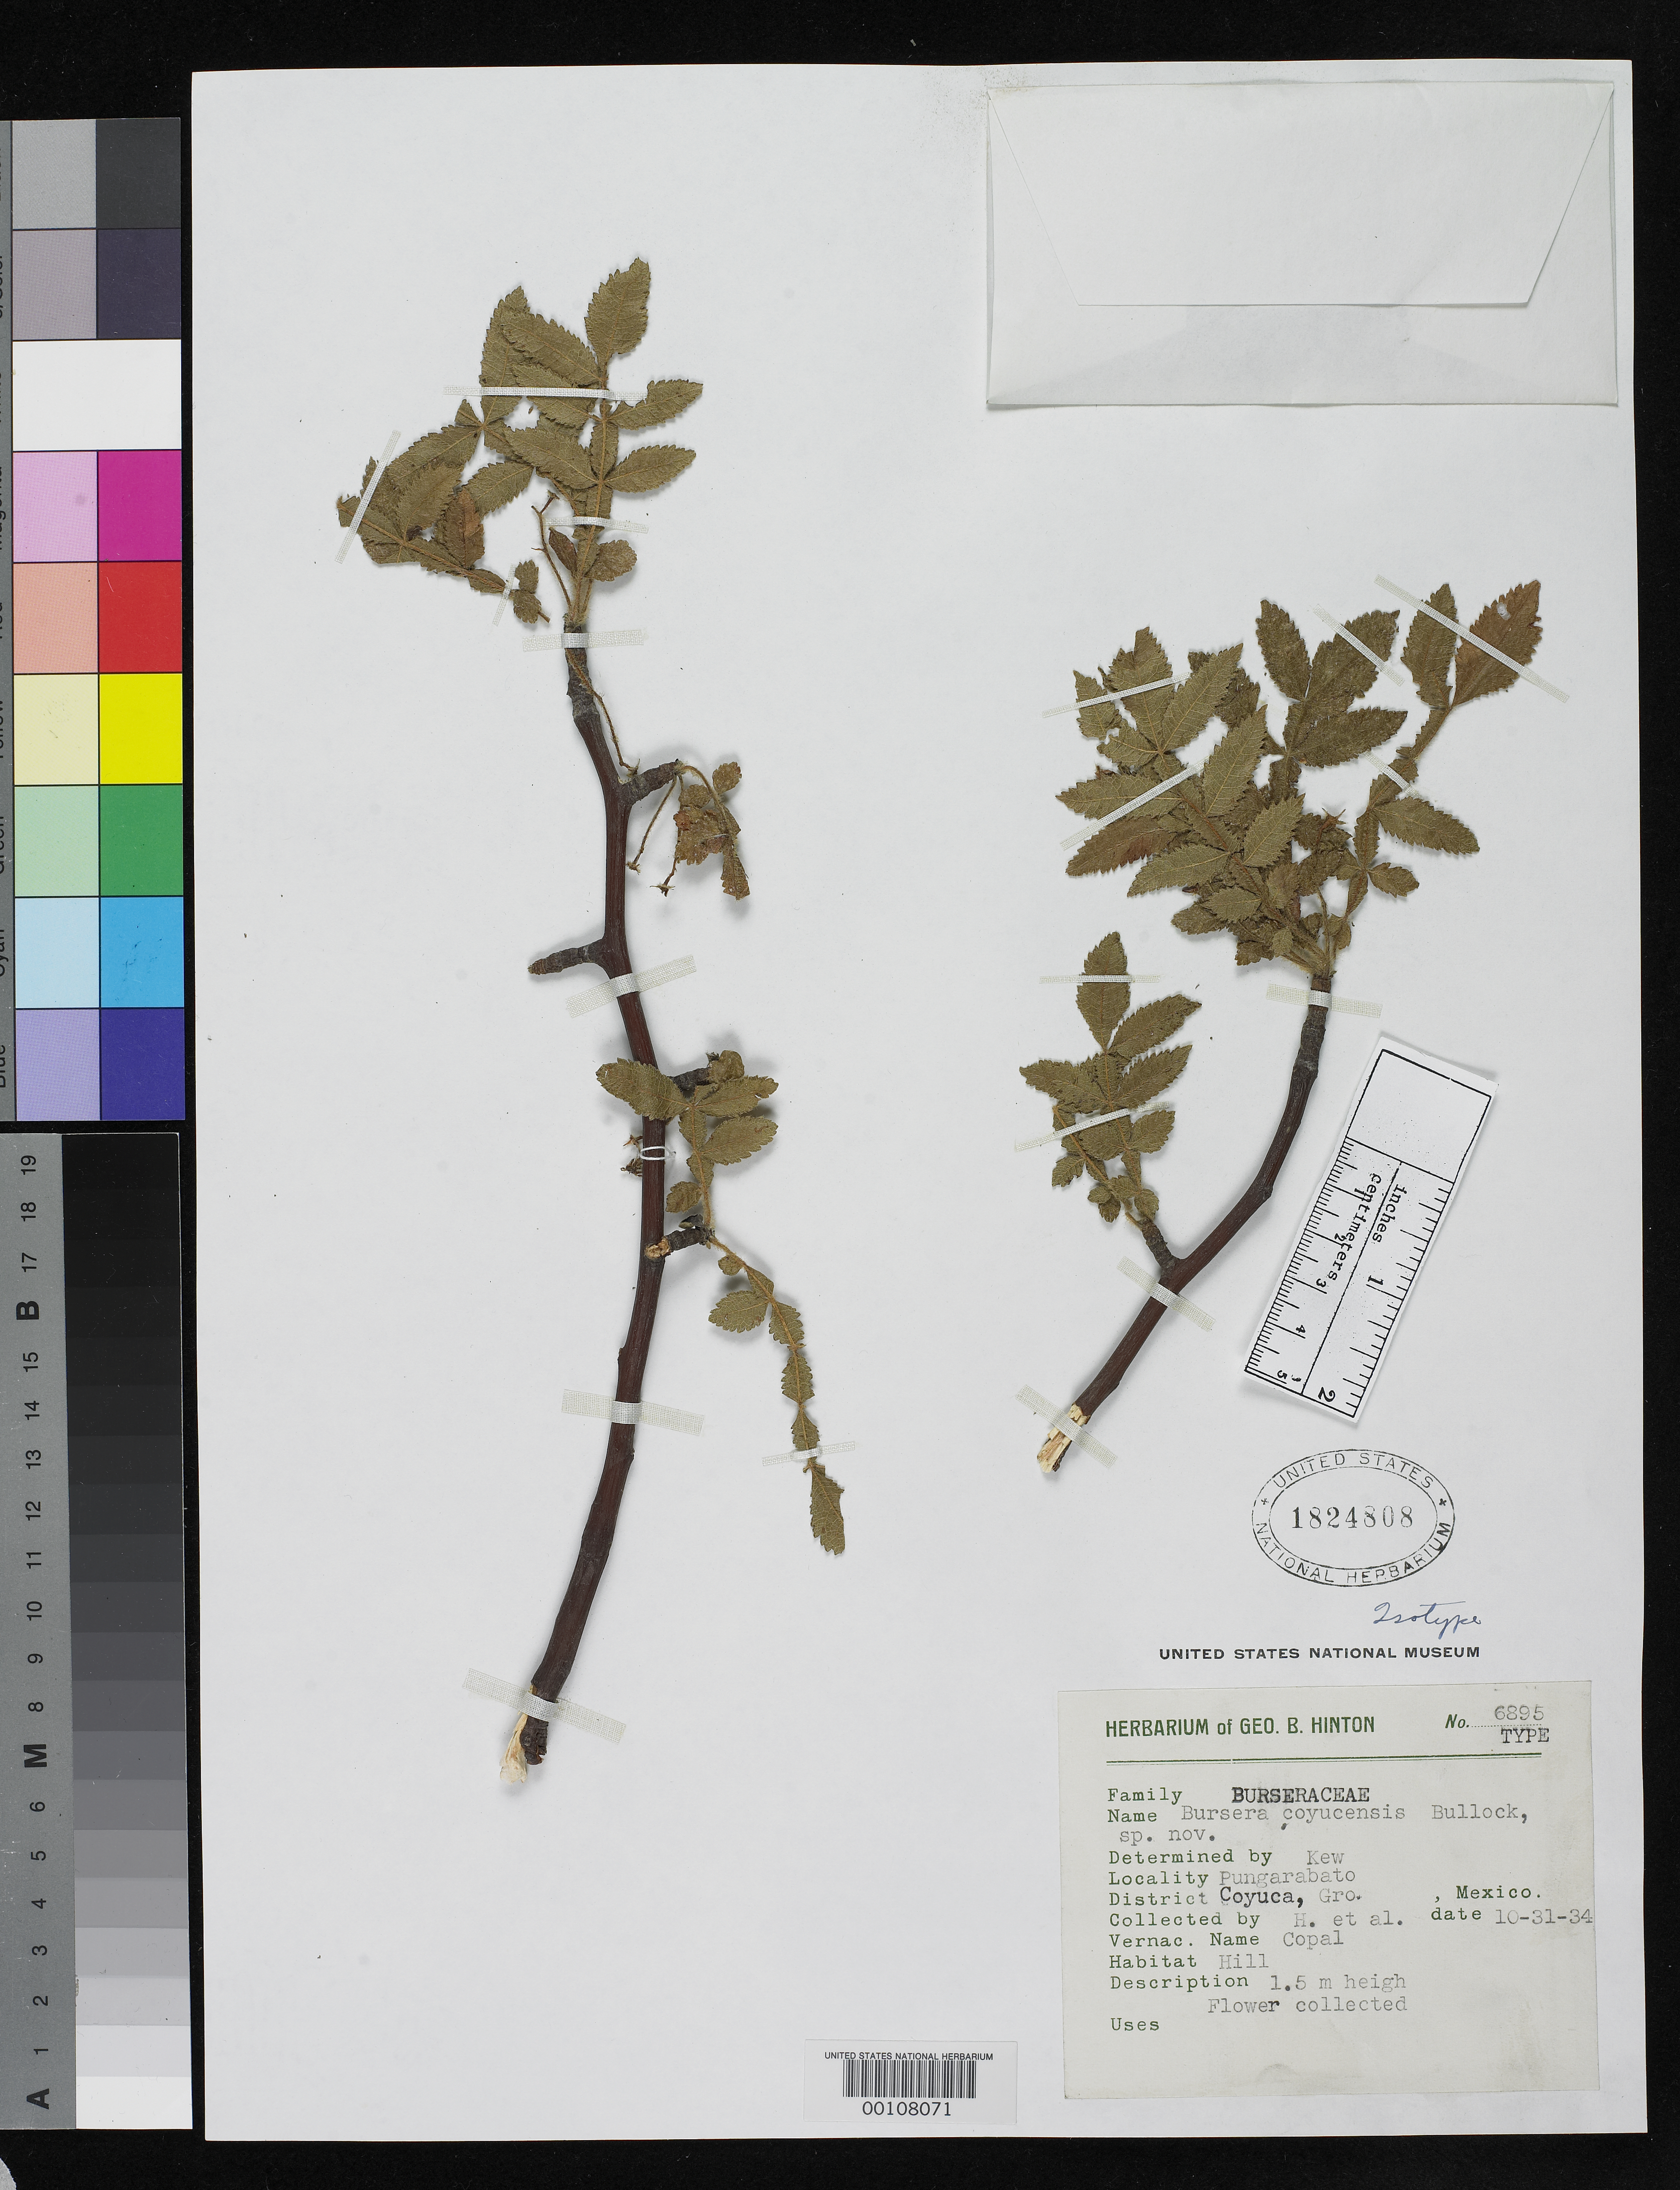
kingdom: Plantae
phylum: Tracheophyta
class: Magnoliopsida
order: Sapindales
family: Burseraceae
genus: Bursera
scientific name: Bursera coyucensis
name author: Bullock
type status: Isotype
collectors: G. B. Hinton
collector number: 6895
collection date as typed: Oct 1934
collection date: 1934-10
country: Mexico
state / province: Guerrero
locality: Pungarabato.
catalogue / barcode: US 1824808